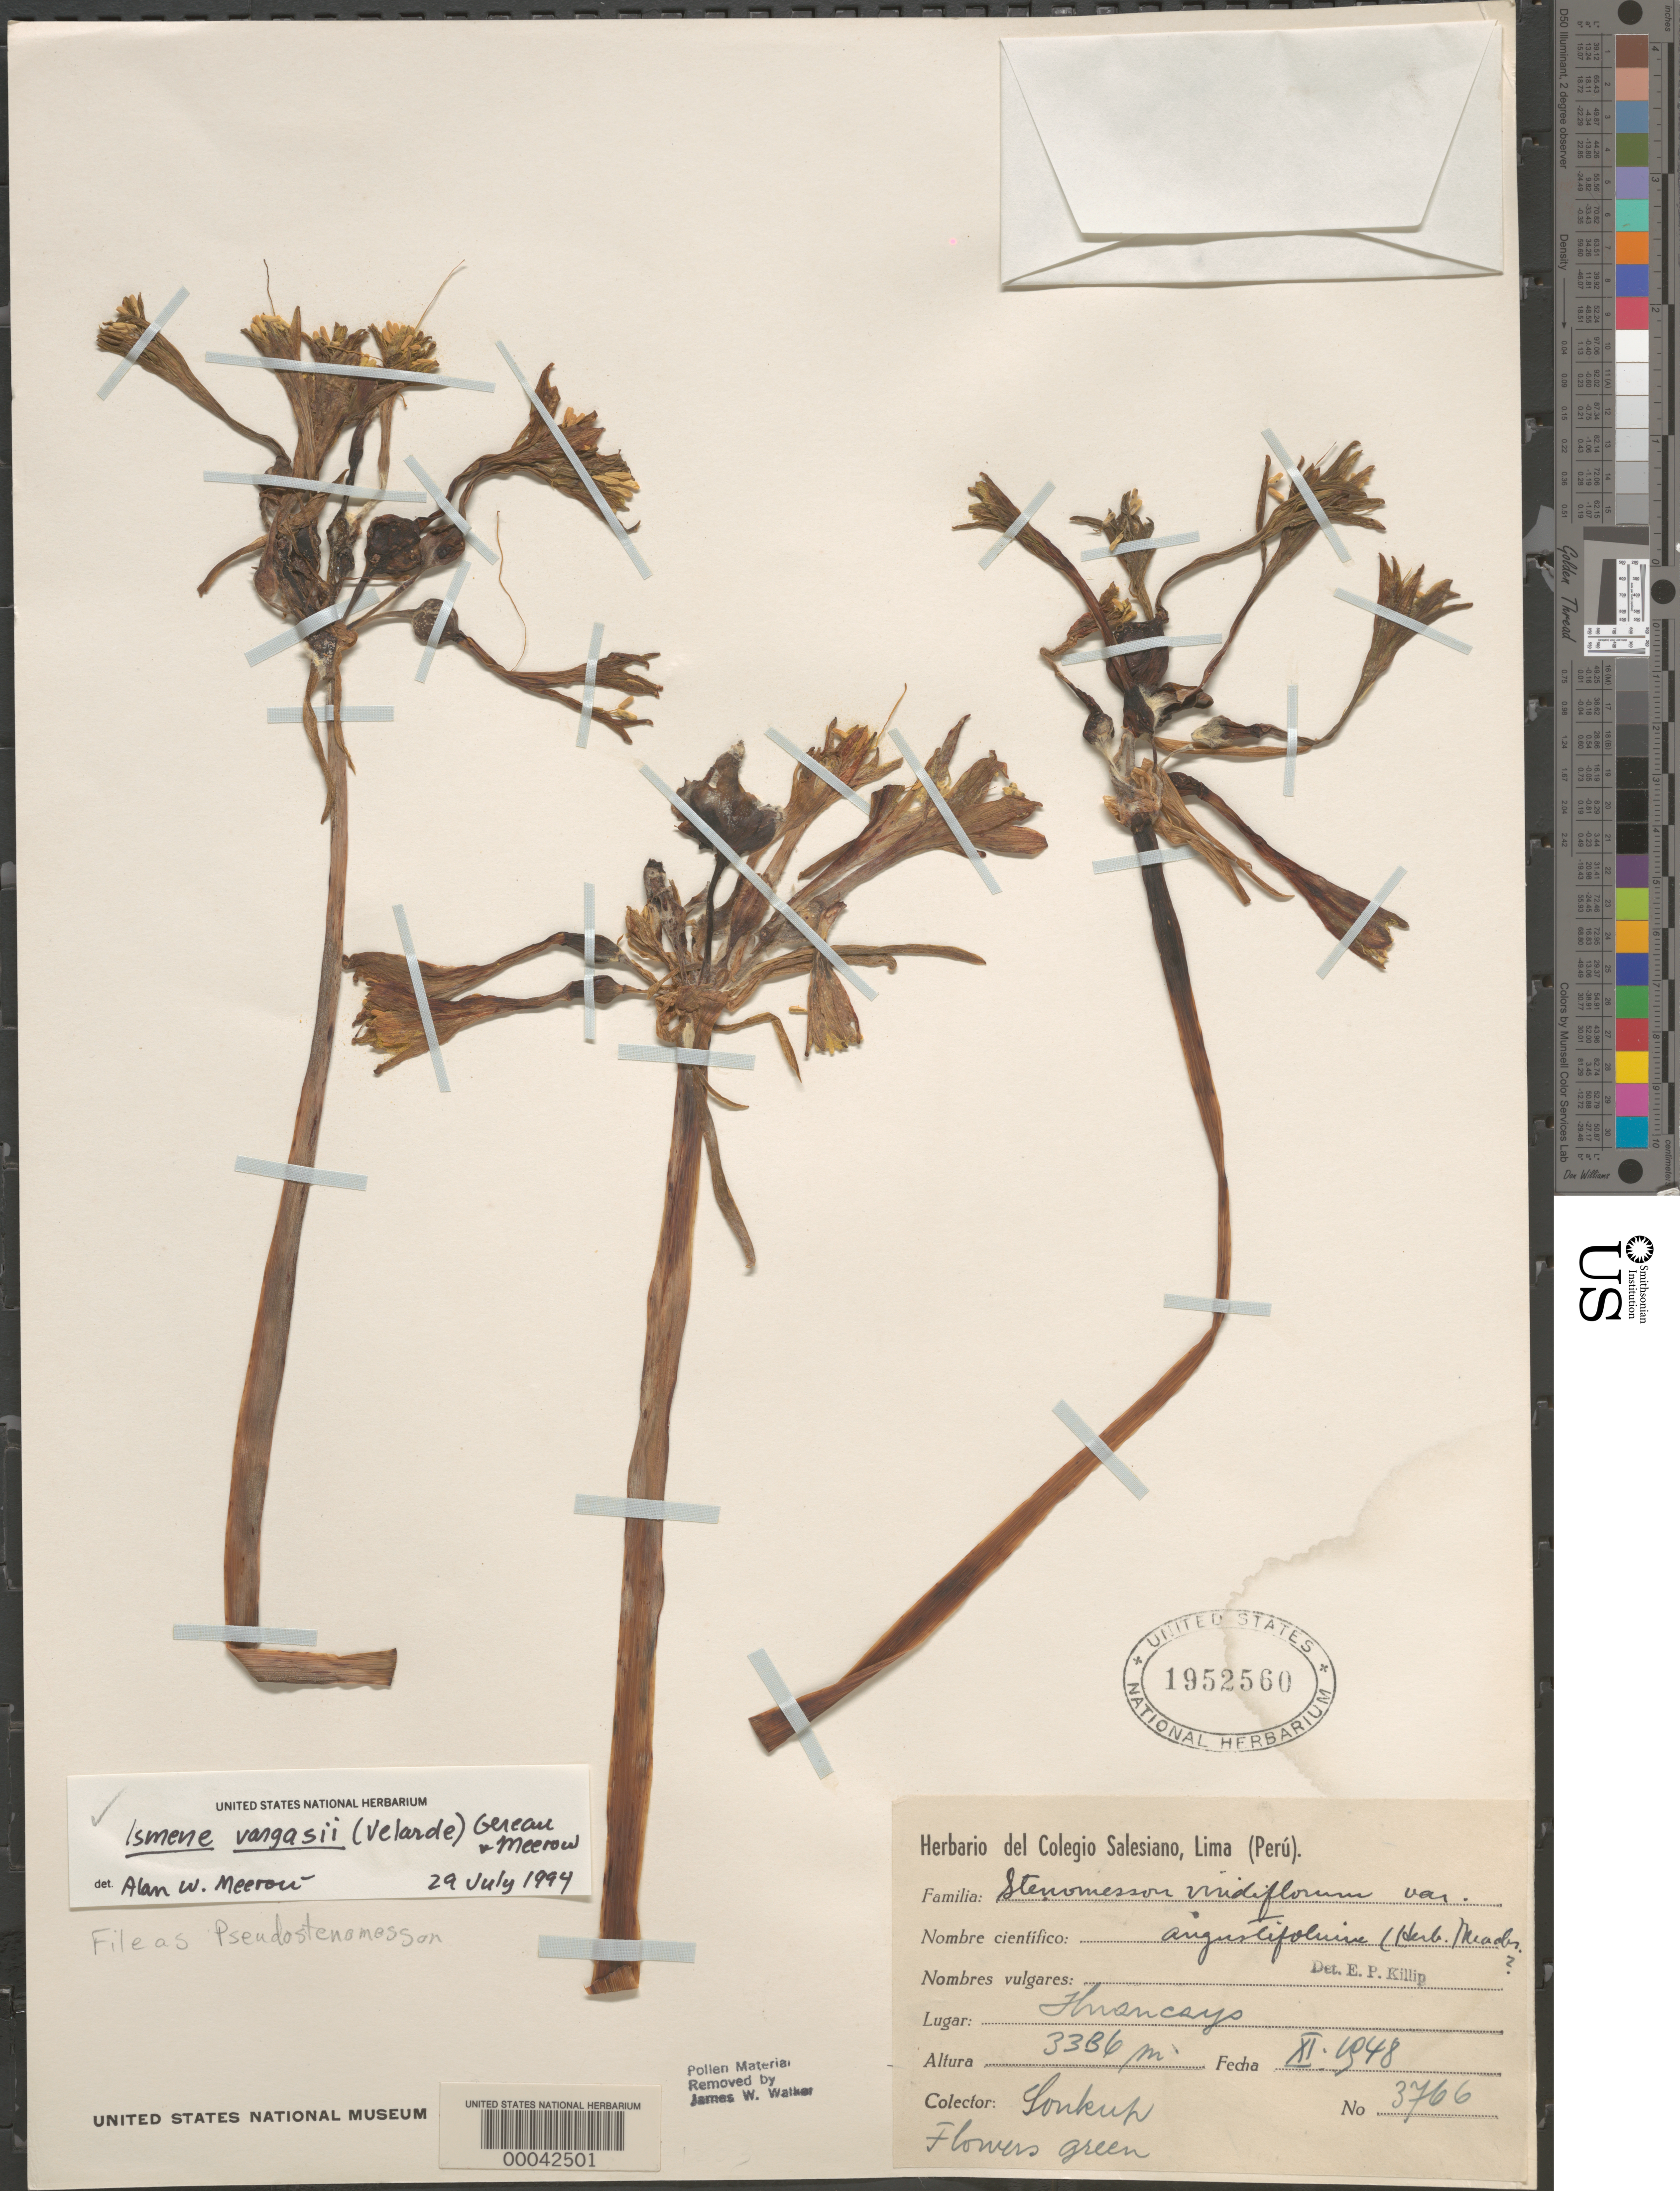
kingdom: Plantae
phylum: Tracheophyta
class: Liliopsida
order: Asparagales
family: Amaryllidaceae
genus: Ismene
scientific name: Ismene vargasii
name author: (Velarde) Gereau & Meerow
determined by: Meerow, A. W.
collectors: J. J. Soukup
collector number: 3766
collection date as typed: Nov 1948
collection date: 1948-11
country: Peru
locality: Throncays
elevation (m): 3336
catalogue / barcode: US 1954560